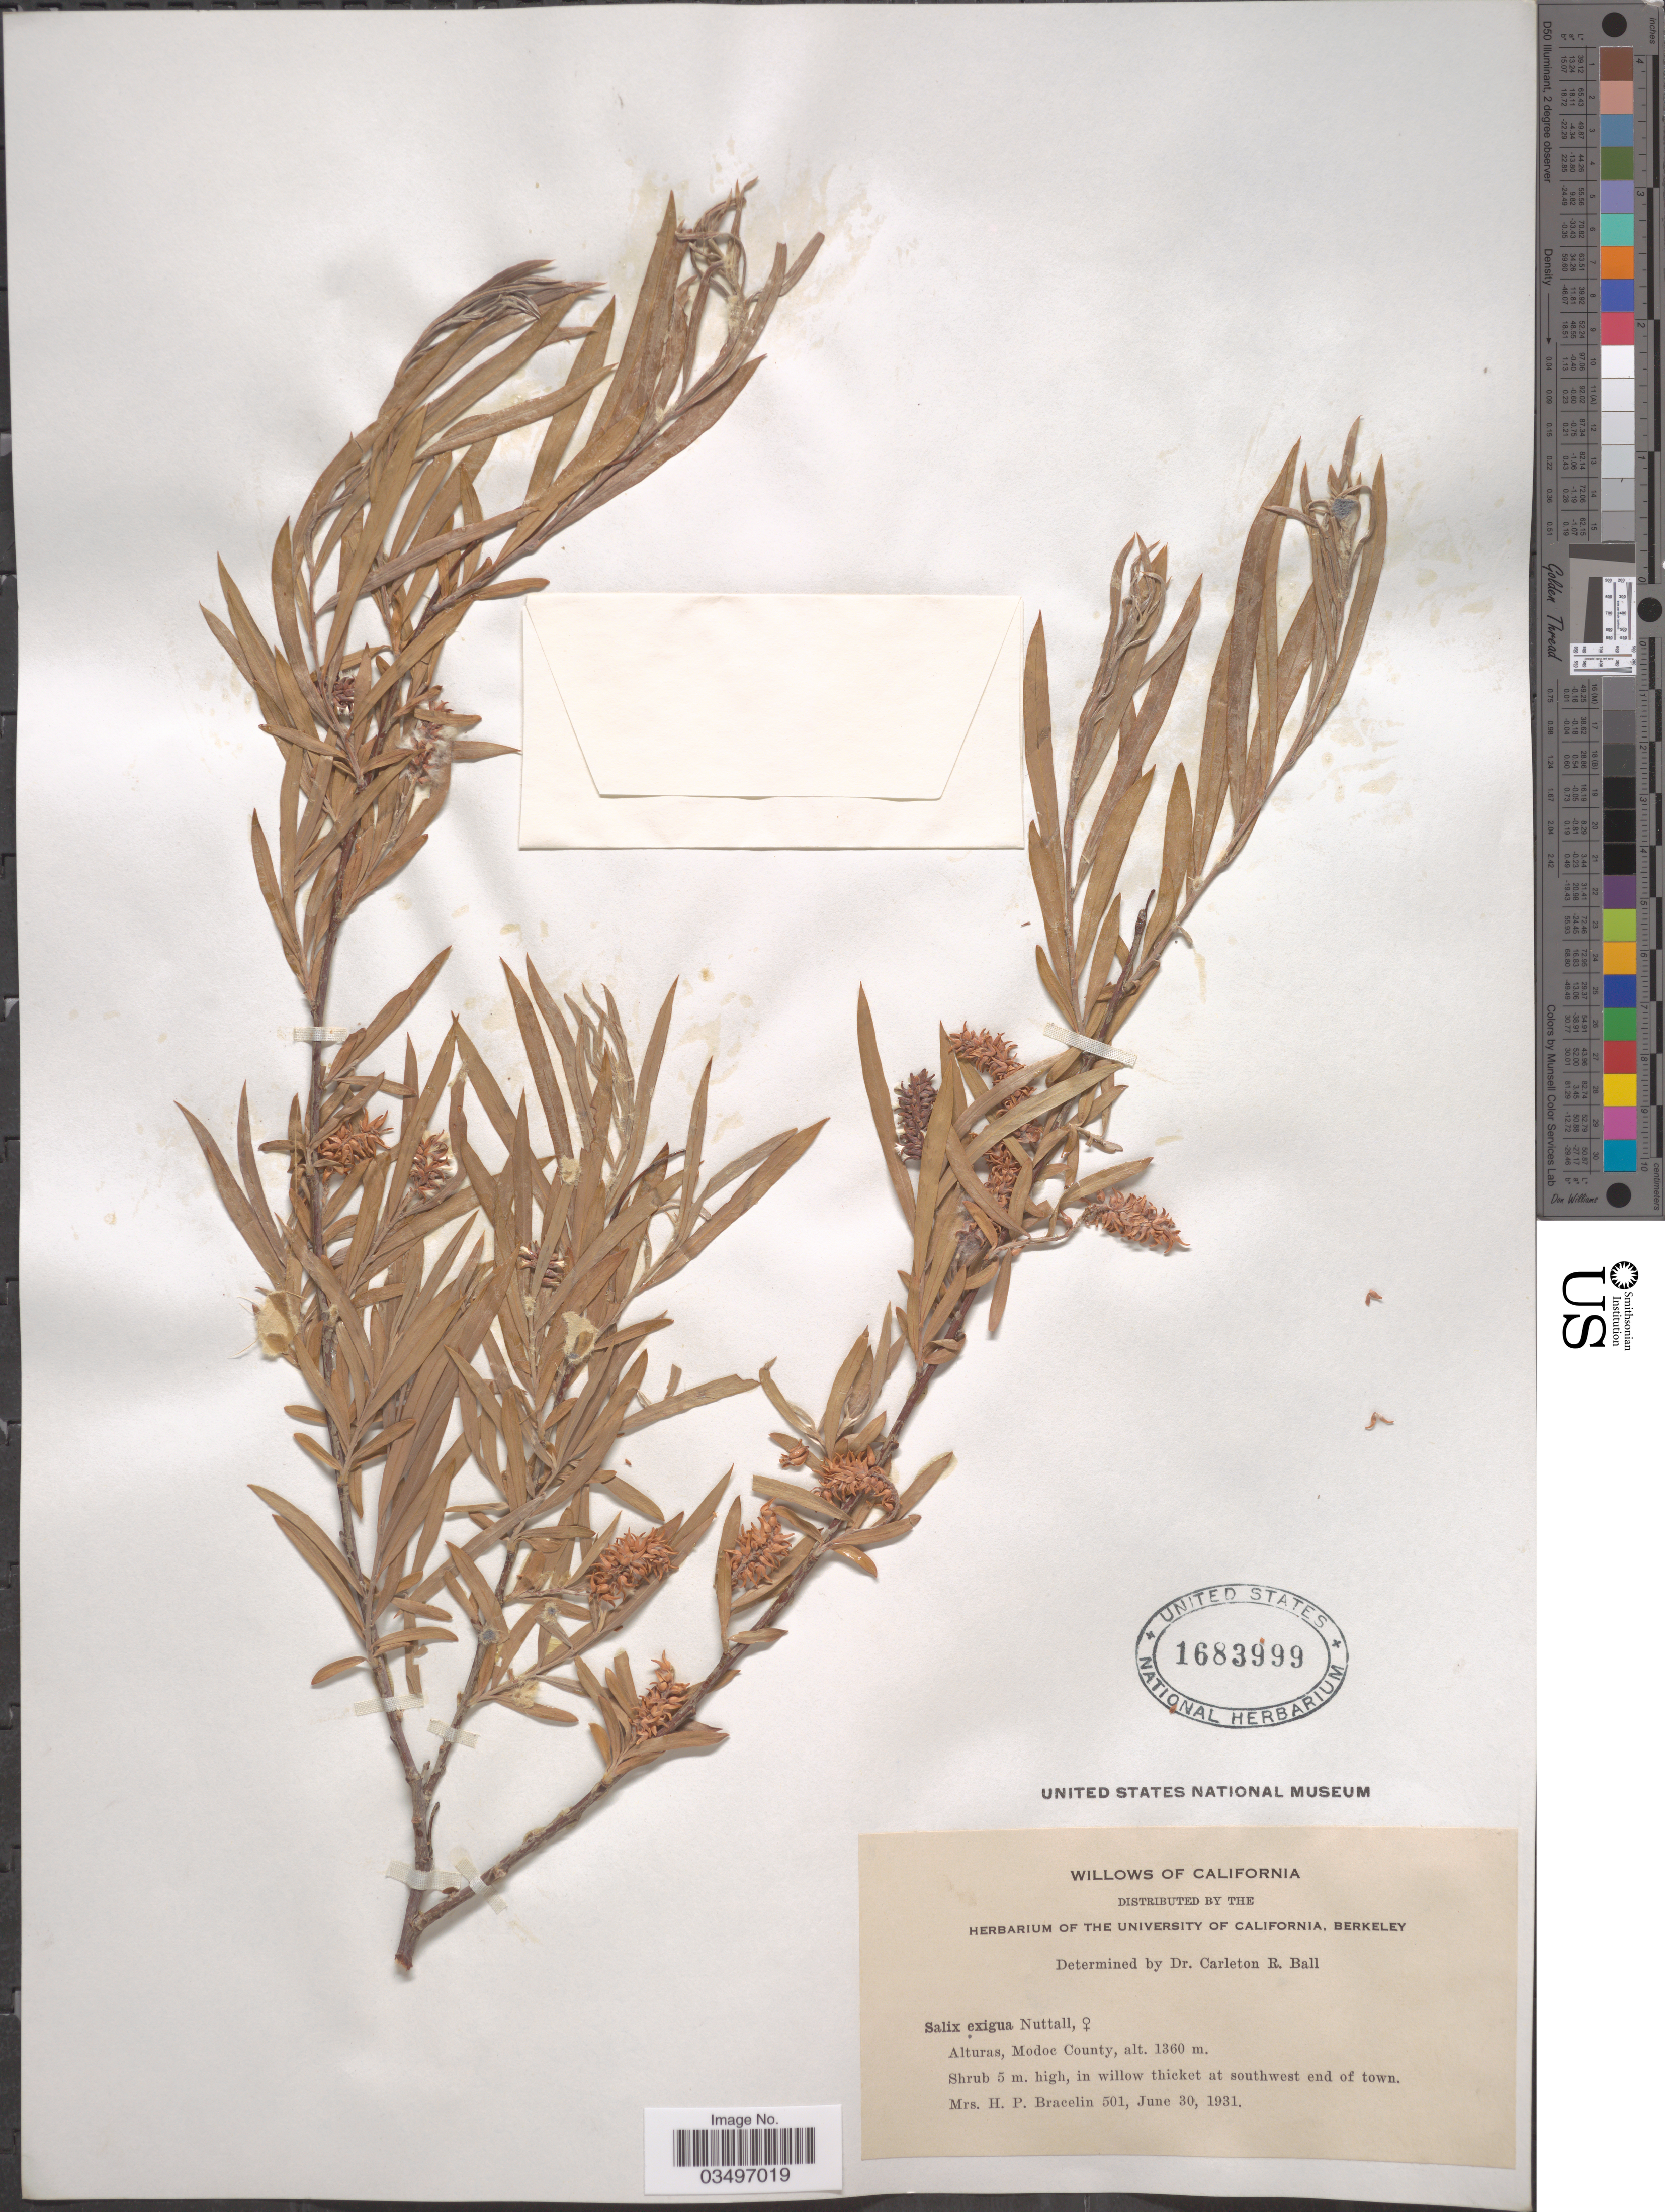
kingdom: Plantae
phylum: Tracheophyta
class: Magnoliopsida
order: Malpighiales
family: Salicaceae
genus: Salix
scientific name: Salix exigua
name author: Nutt.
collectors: H. Bracelin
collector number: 501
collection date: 1931-06-30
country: United States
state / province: California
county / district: Modoc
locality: Alturas, Modoc County. At southwest end of town.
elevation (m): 1360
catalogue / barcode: US 1683999